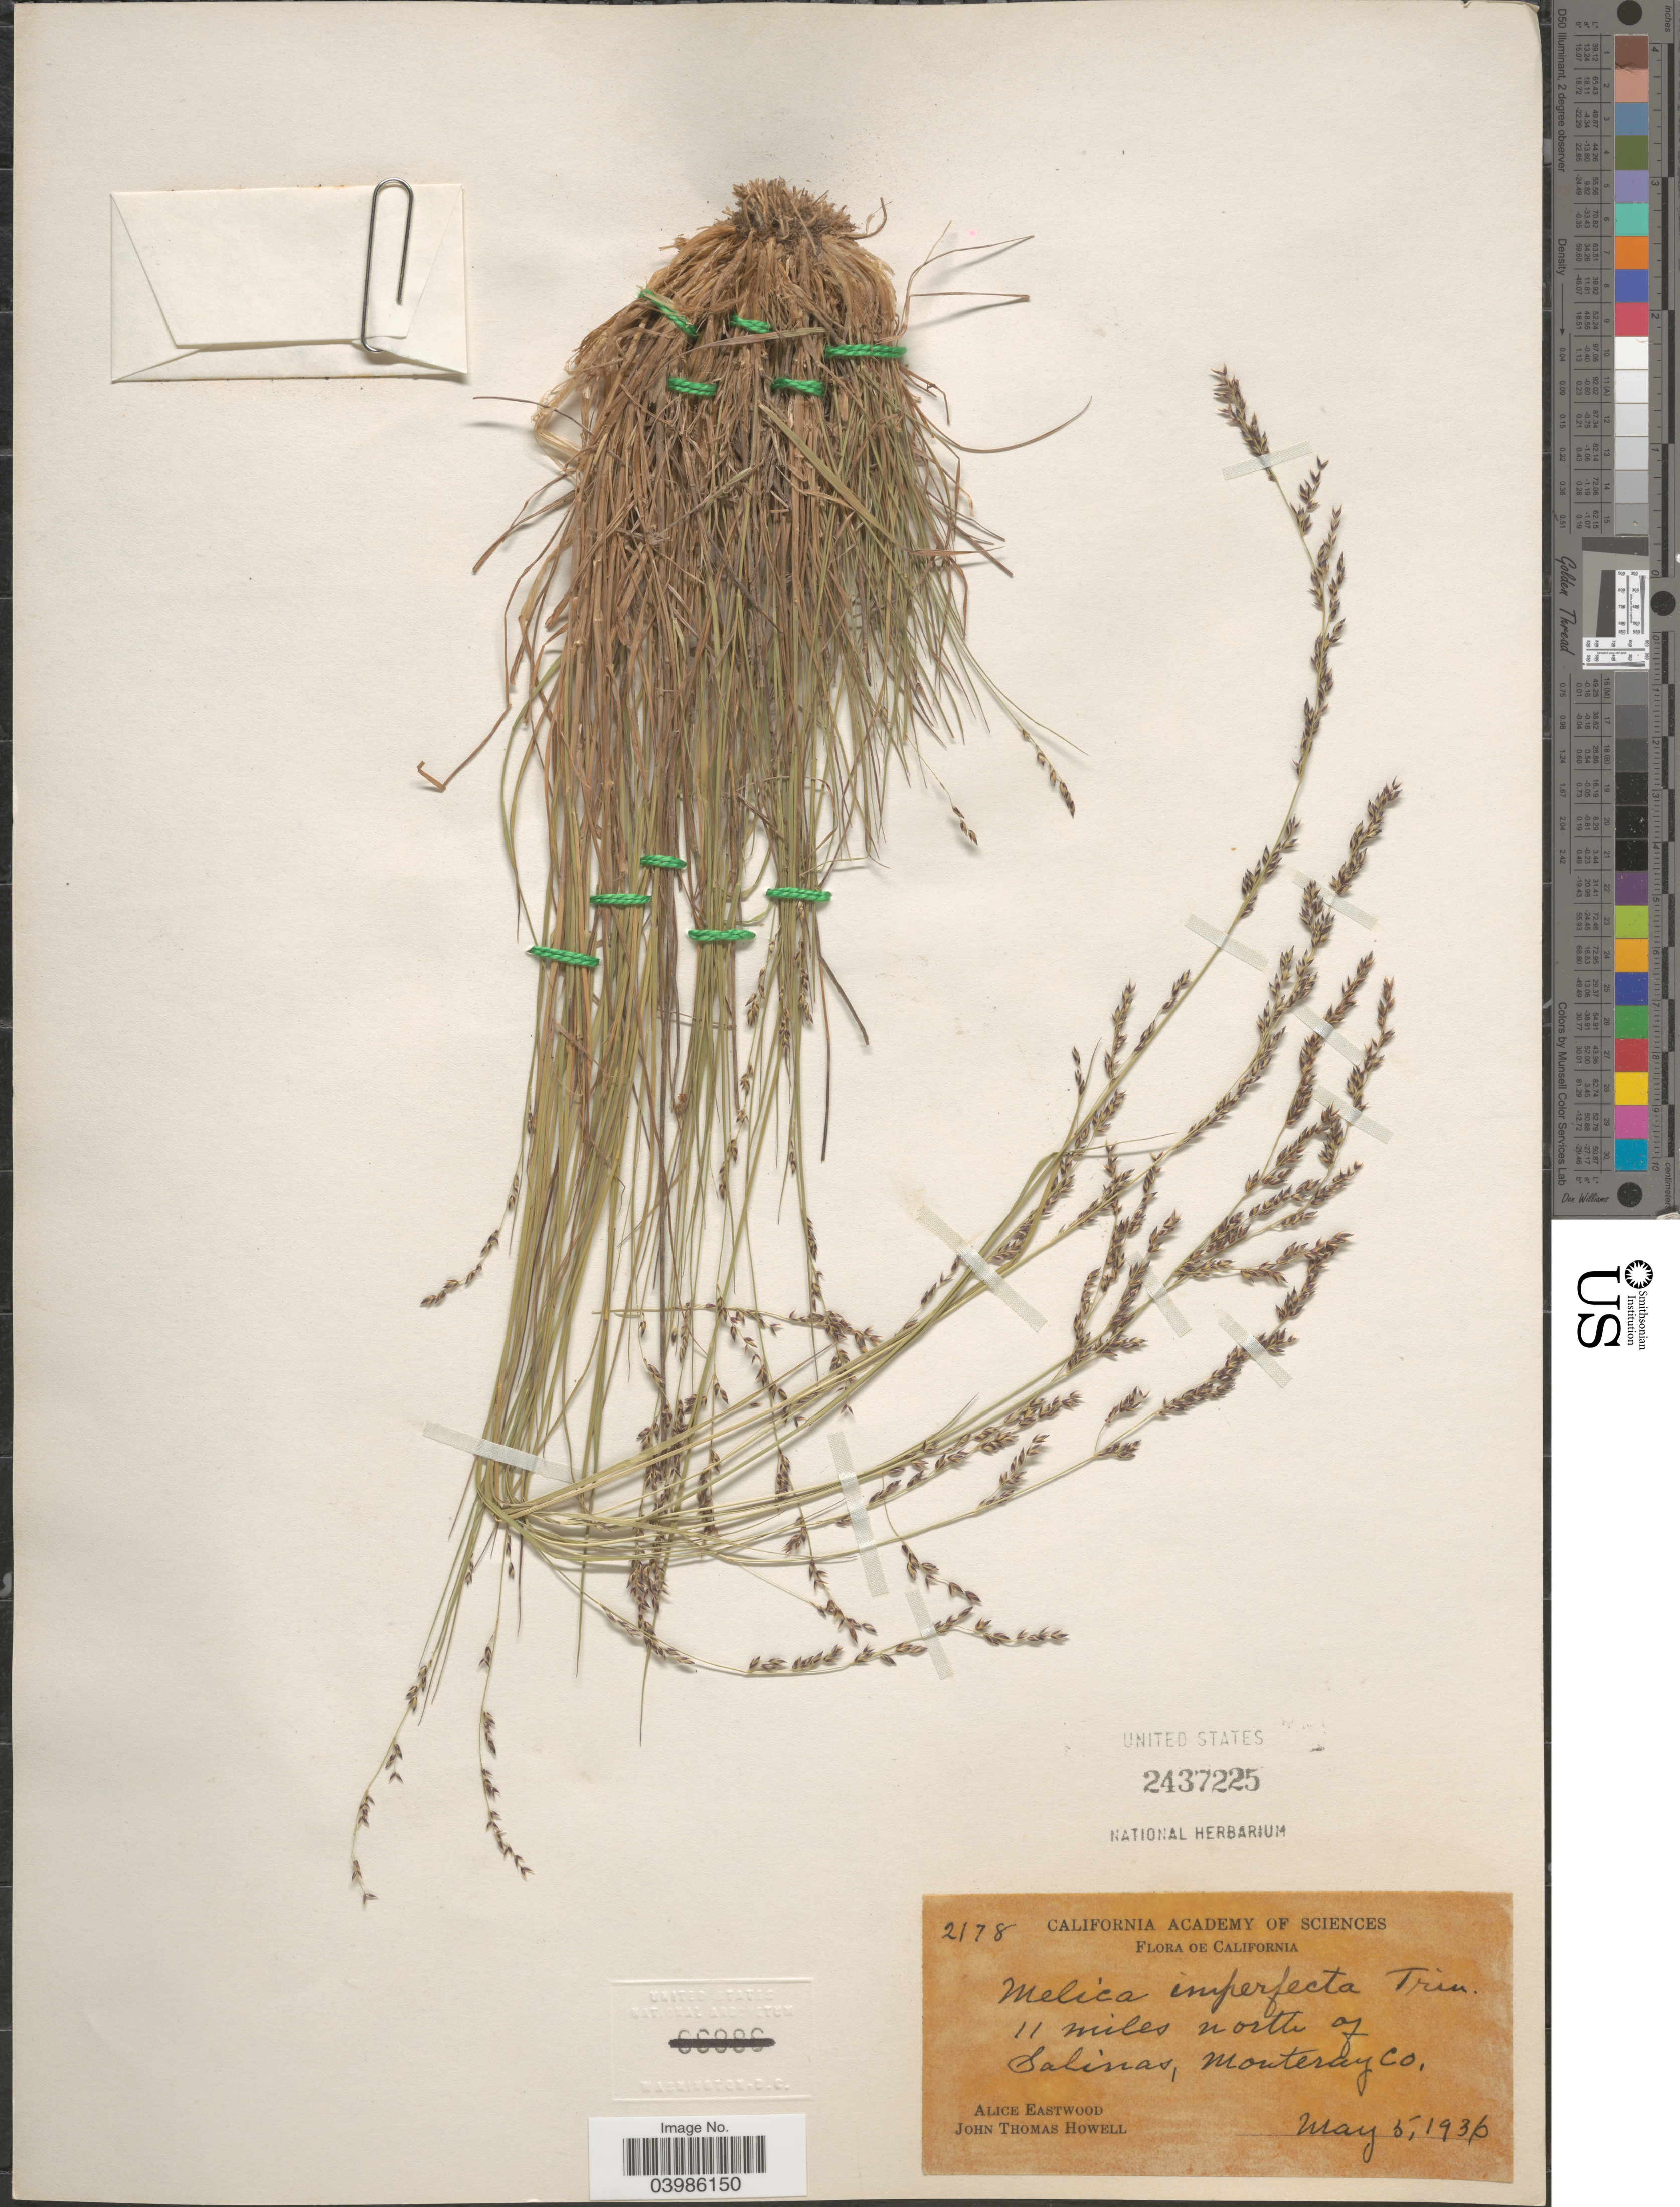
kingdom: Plantae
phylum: Tracheophyta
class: Liliopsida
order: Poales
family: Poaceae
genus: Melica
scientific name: Melica imperfecta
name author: Trin.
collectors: J. T. Howell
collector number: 2178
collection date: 1936-05-05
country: United States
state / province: California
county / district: Monterey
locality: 11 miles north of Salinas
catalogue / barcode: US 2437225